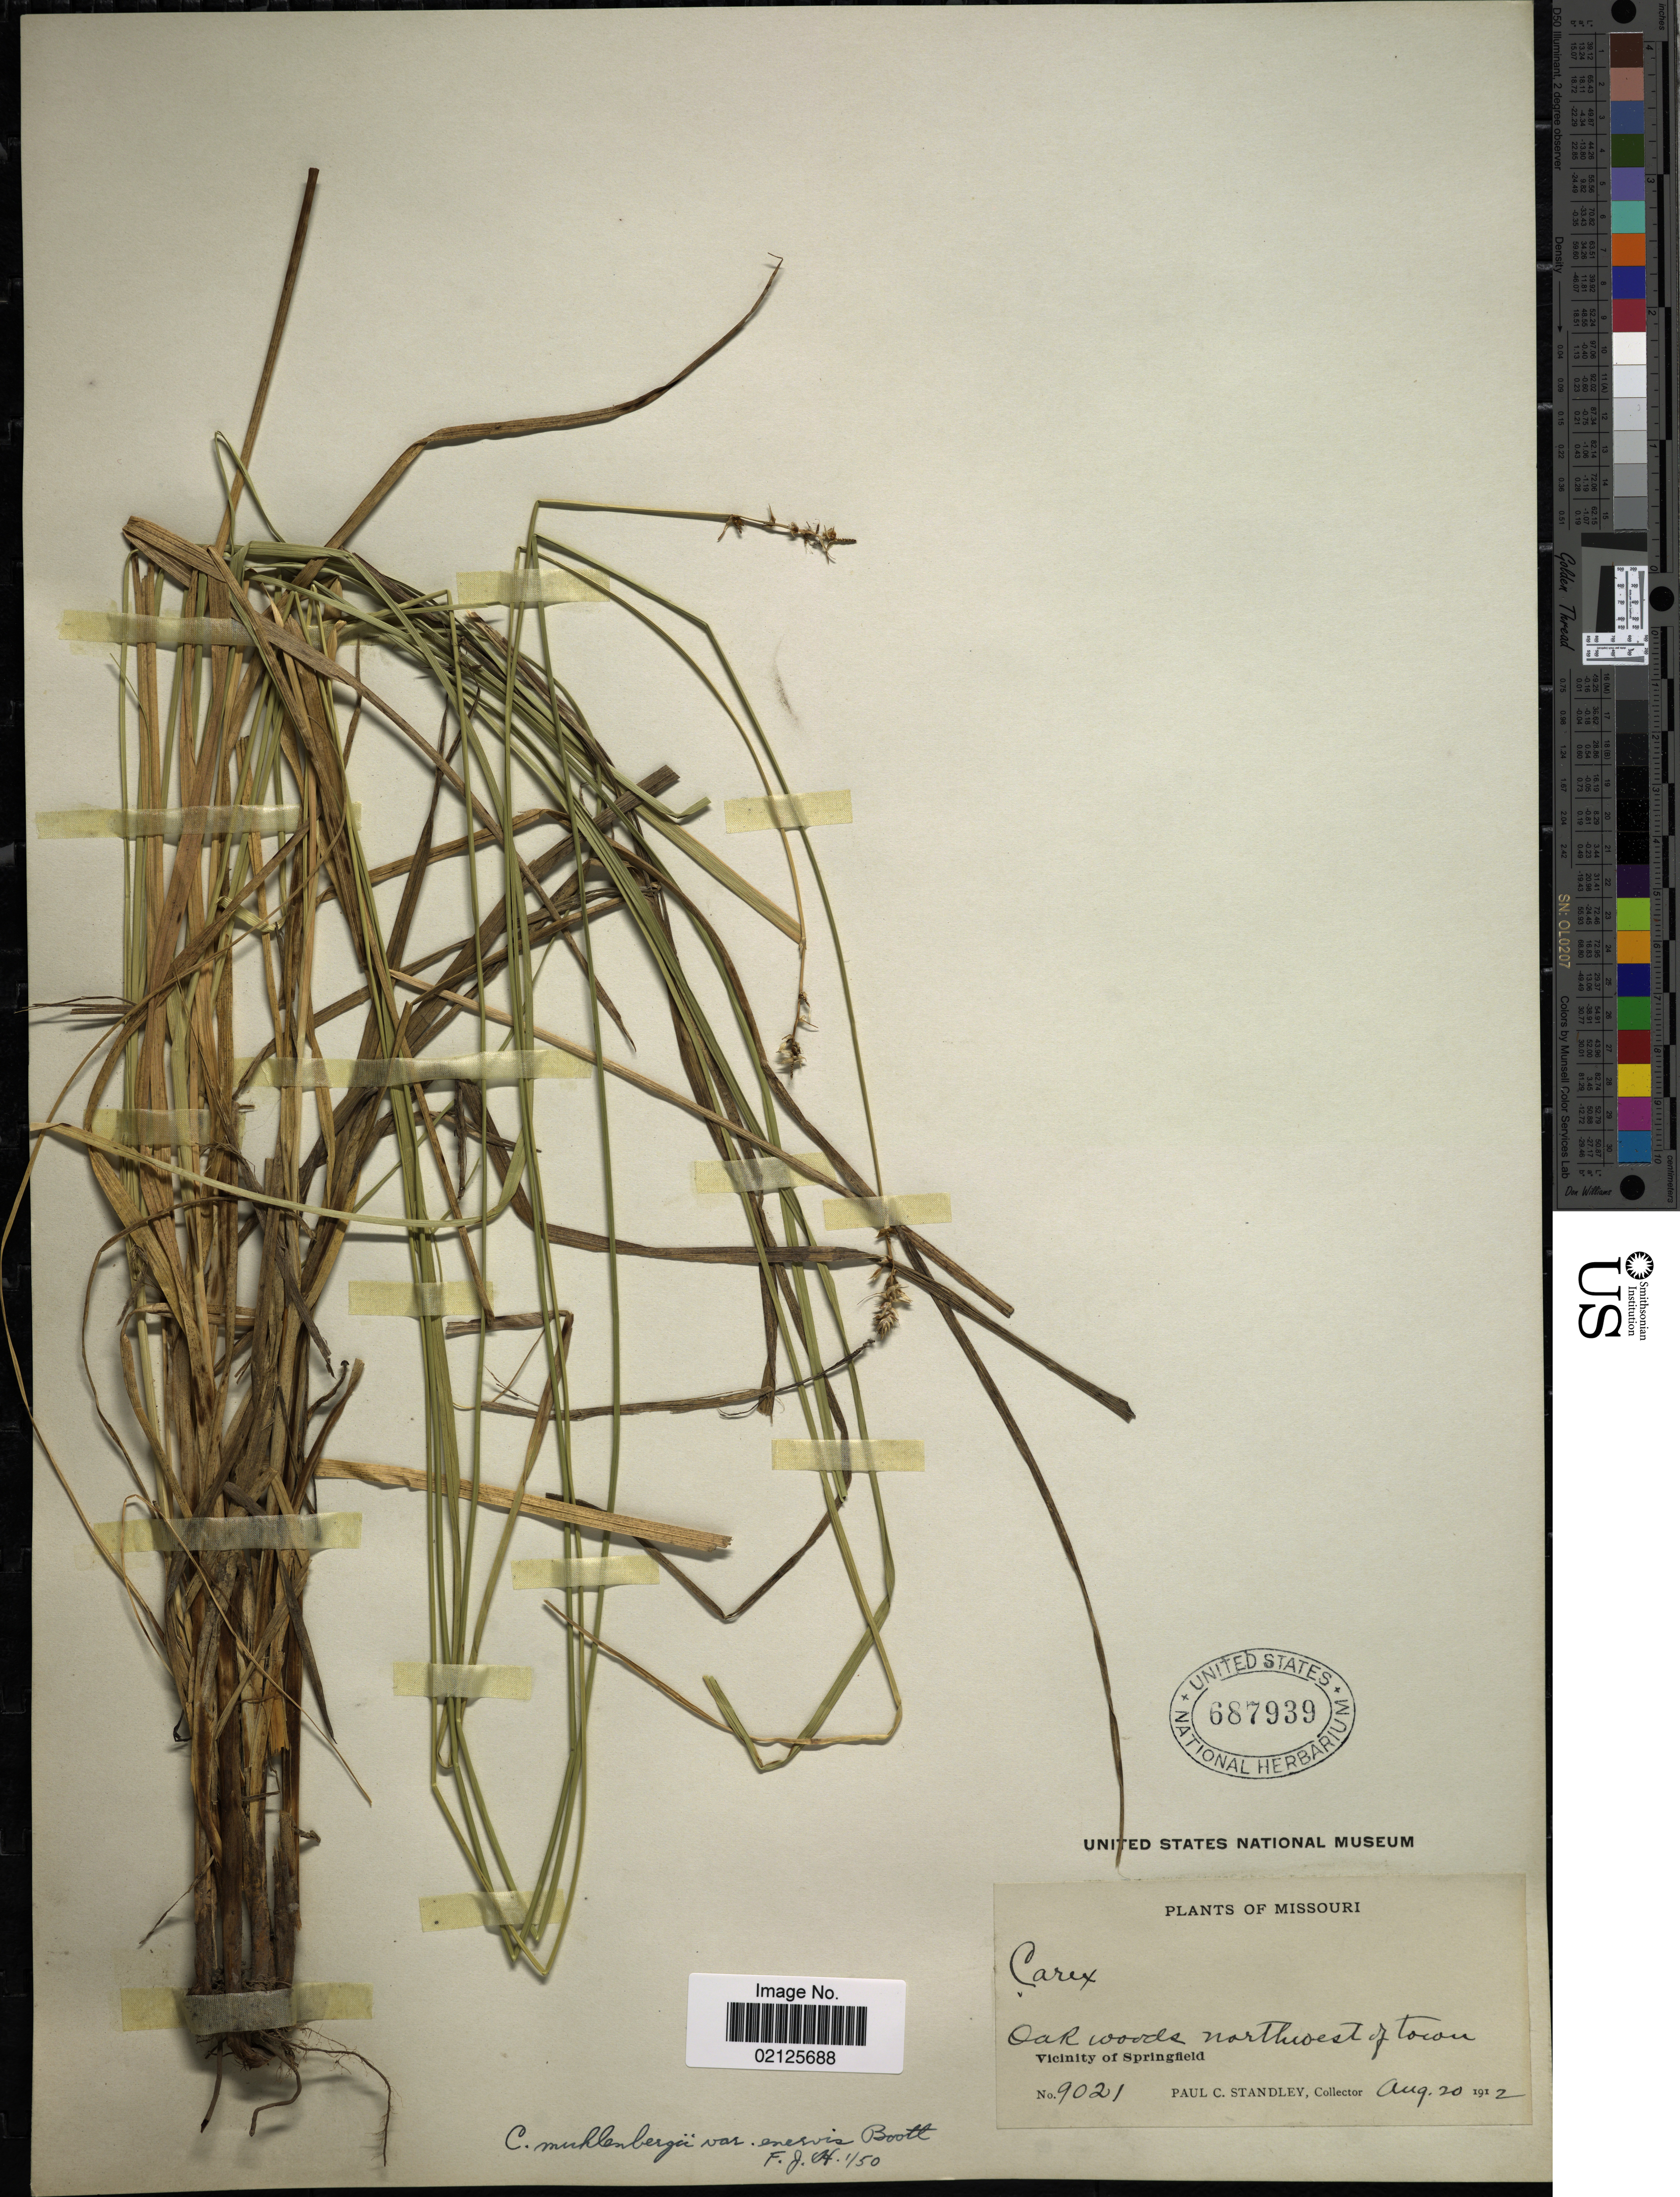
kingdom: Plantae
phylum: Tracheophyta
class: Liliopsida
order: Poales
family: Cyperaceae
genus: Carex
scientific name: Carex muehlenbergii var. enervis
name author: Boott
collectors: P. C. Standley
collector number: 9021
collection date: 1912-08-20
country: United States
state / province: Missouri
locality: Oak woods northwest of town, Vicinity of Springfield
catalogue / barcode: US 687939